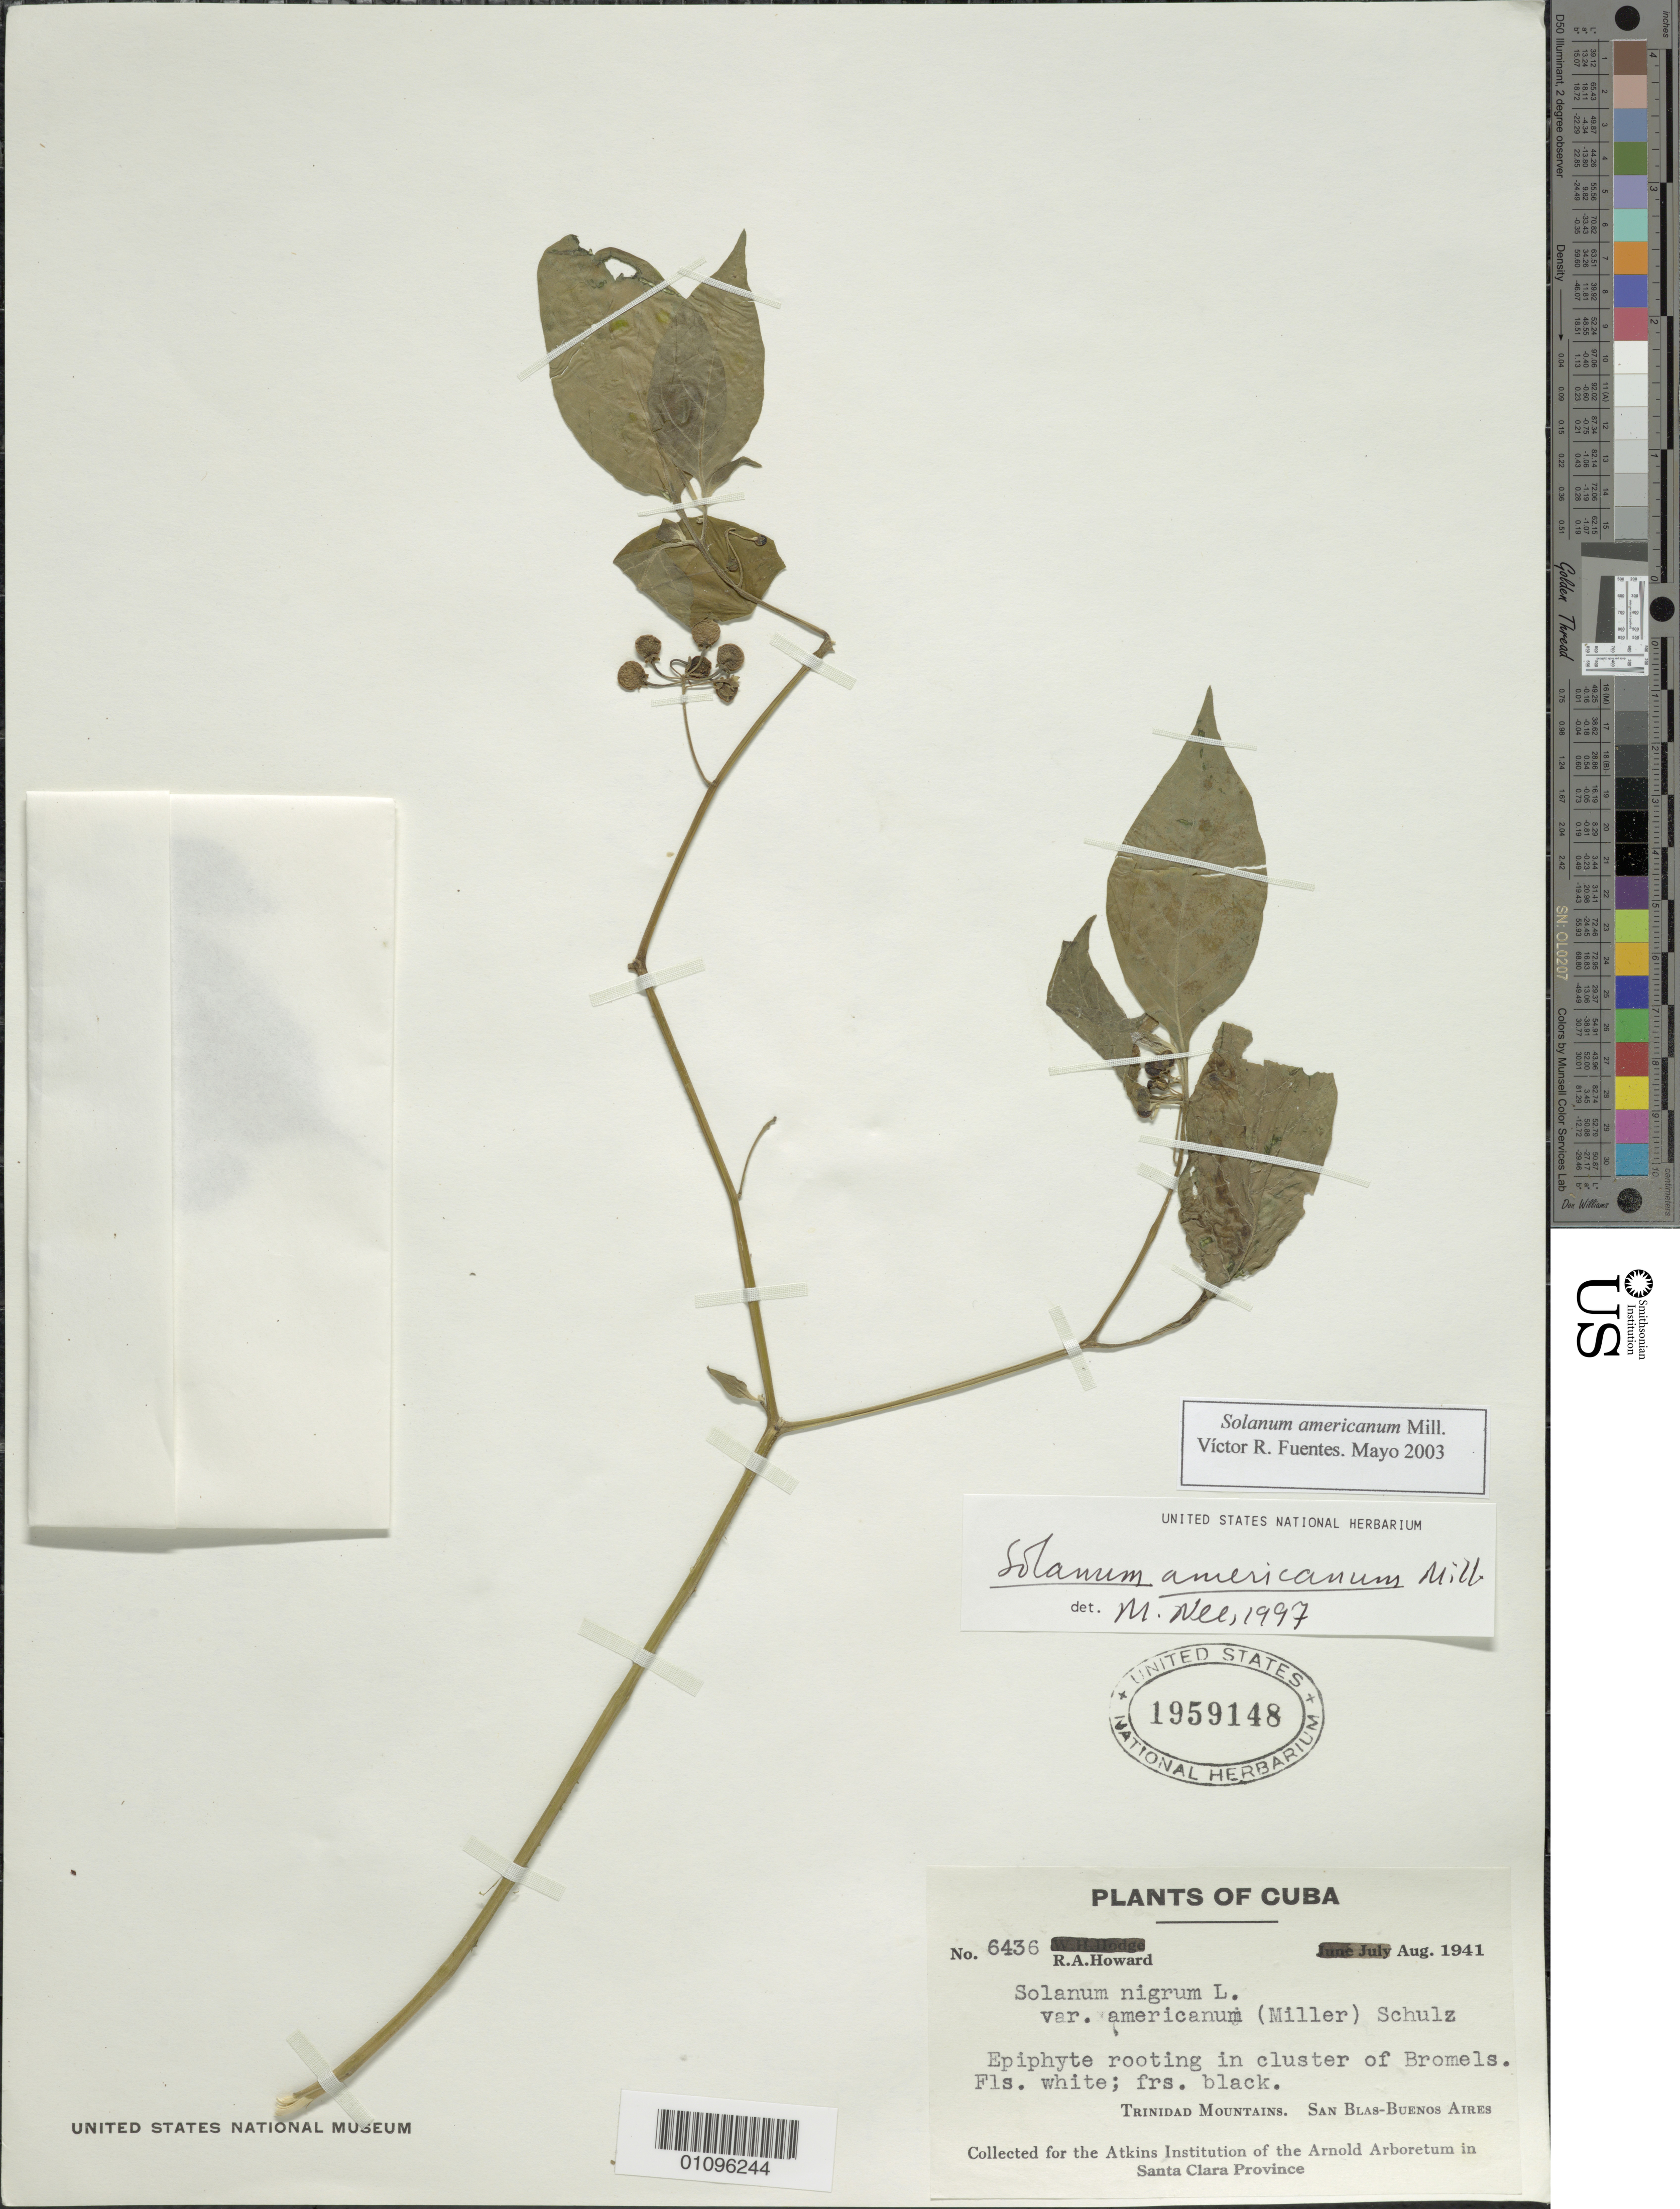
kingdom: Plantae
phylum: Tracheophyta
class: Magnoliopsida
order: Solanales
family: Solanaceae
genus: Solanum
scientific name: Solanum americanum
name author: Mill.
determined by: Fuentes, V. R.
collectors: R. A. Howard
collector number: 6436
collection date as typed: Aug 1941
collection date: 1941-08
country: Cuba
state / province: Santa Clara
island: Cuba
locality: Trinidad Mountains, San Blas-Buenos Aires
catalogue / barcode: US 1959148